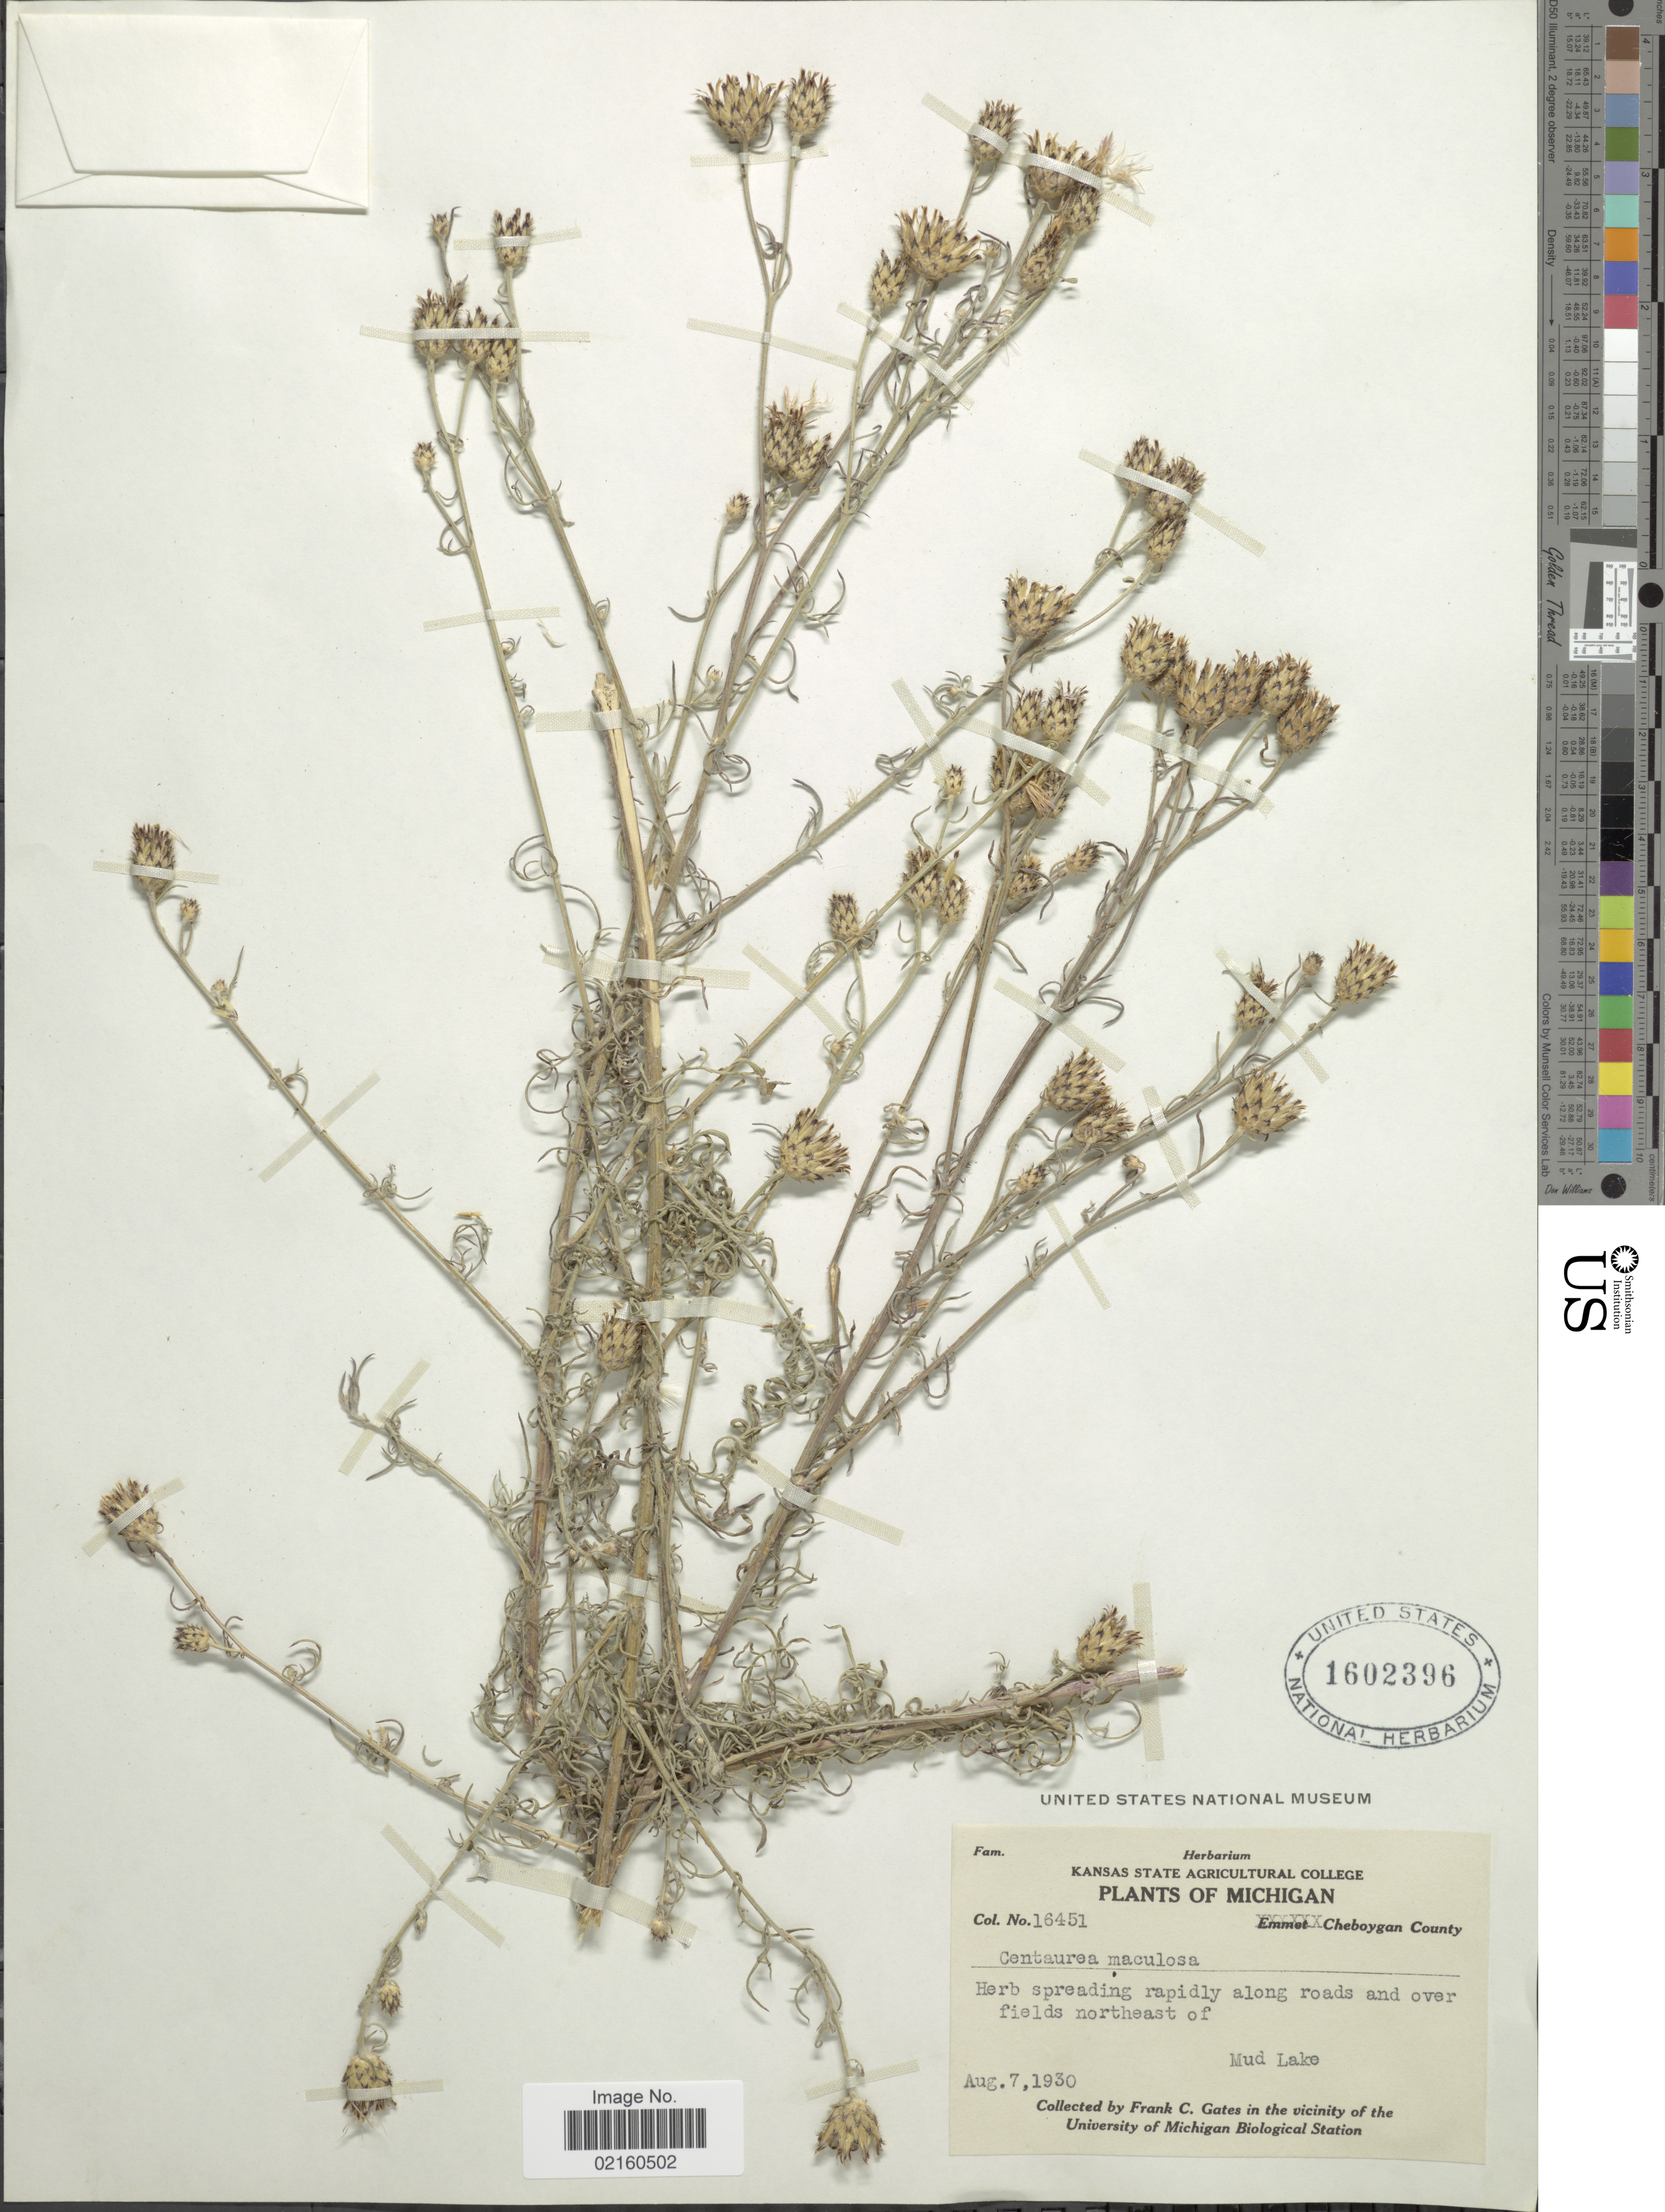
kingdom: Plantae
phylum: Tracheophyta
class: Magnoliopsida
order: Asterales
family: Asteraceae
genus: Centaurea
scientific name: Centaurea stoebe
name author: L.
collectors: F. C. Gates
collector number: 16451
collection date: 1930-08-07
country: United States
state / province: Michigan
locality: Cheboygan County, northeast of Mud Lake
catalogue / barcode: US 1602396